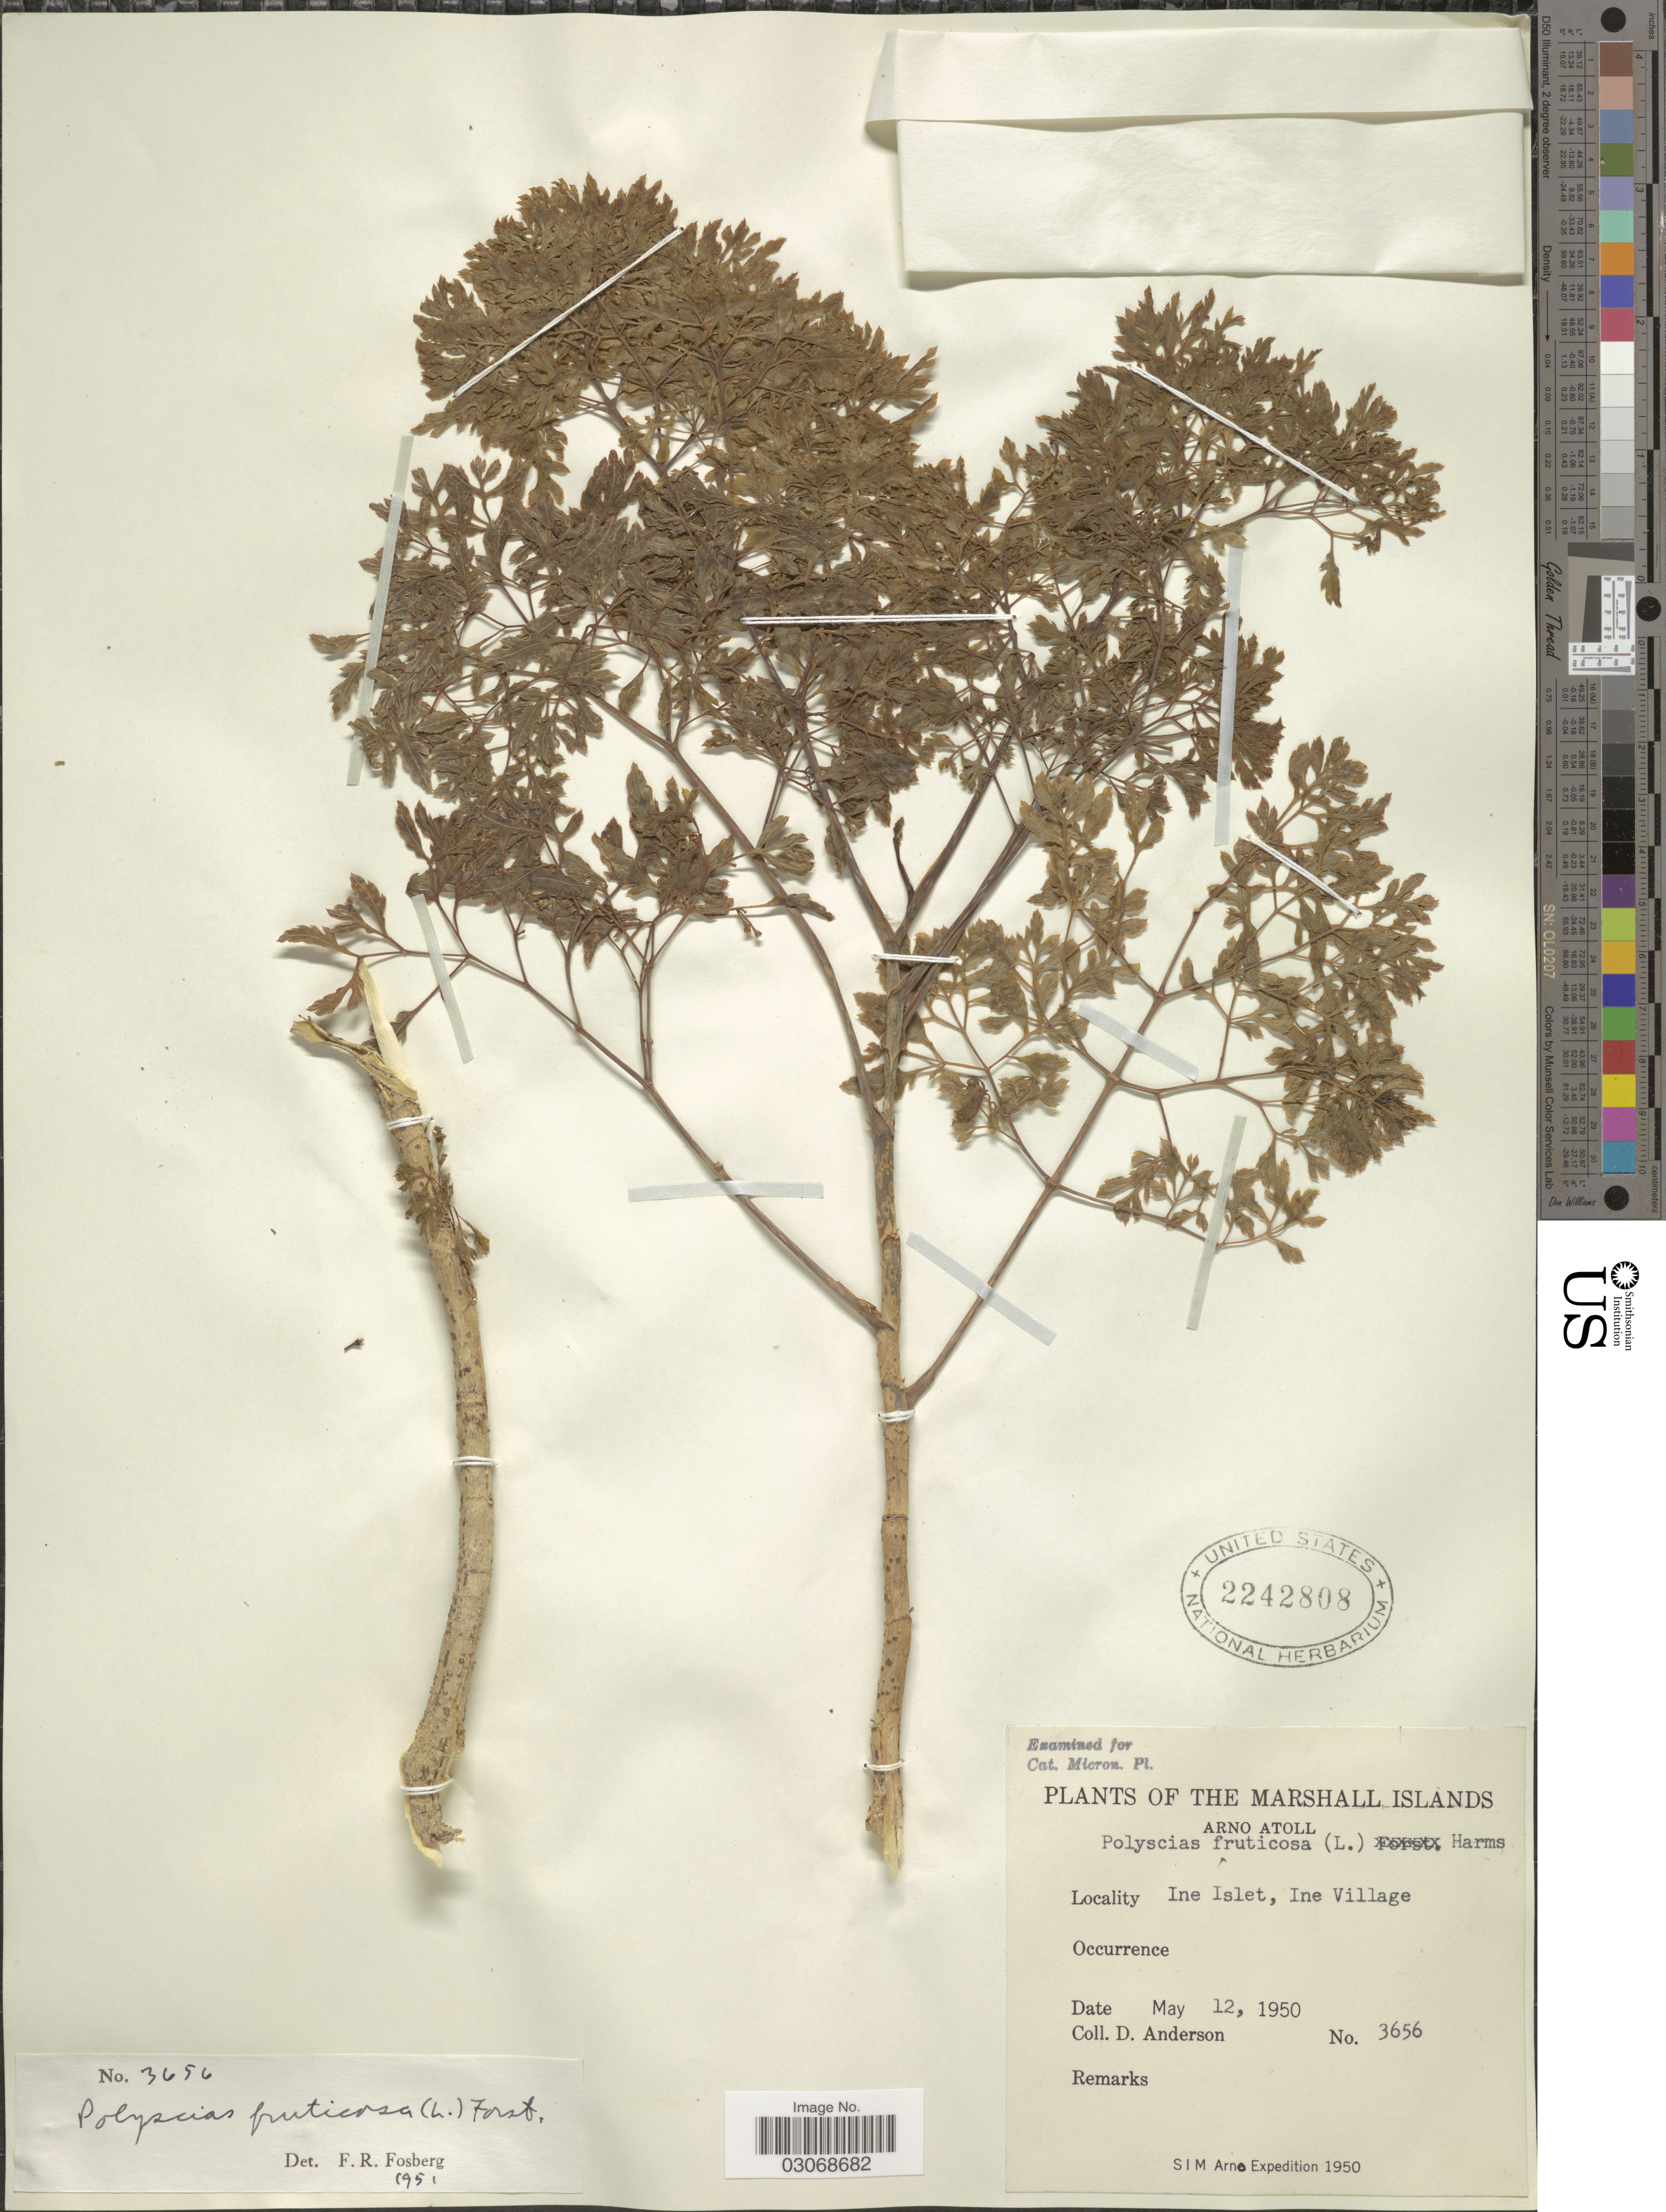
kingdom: Plantae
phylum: Tracheophyta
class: Magnoliopsida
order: Apiales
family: Araliaceae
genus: Polyscias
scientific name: Polyscias fruticosa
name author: (L.) Harms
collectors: D. Anderson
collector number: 3656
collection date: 1950-05-12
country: Marshall Islands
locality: Arno Atoll, Ine Islet, Ine Village.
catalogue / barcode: US 2242808